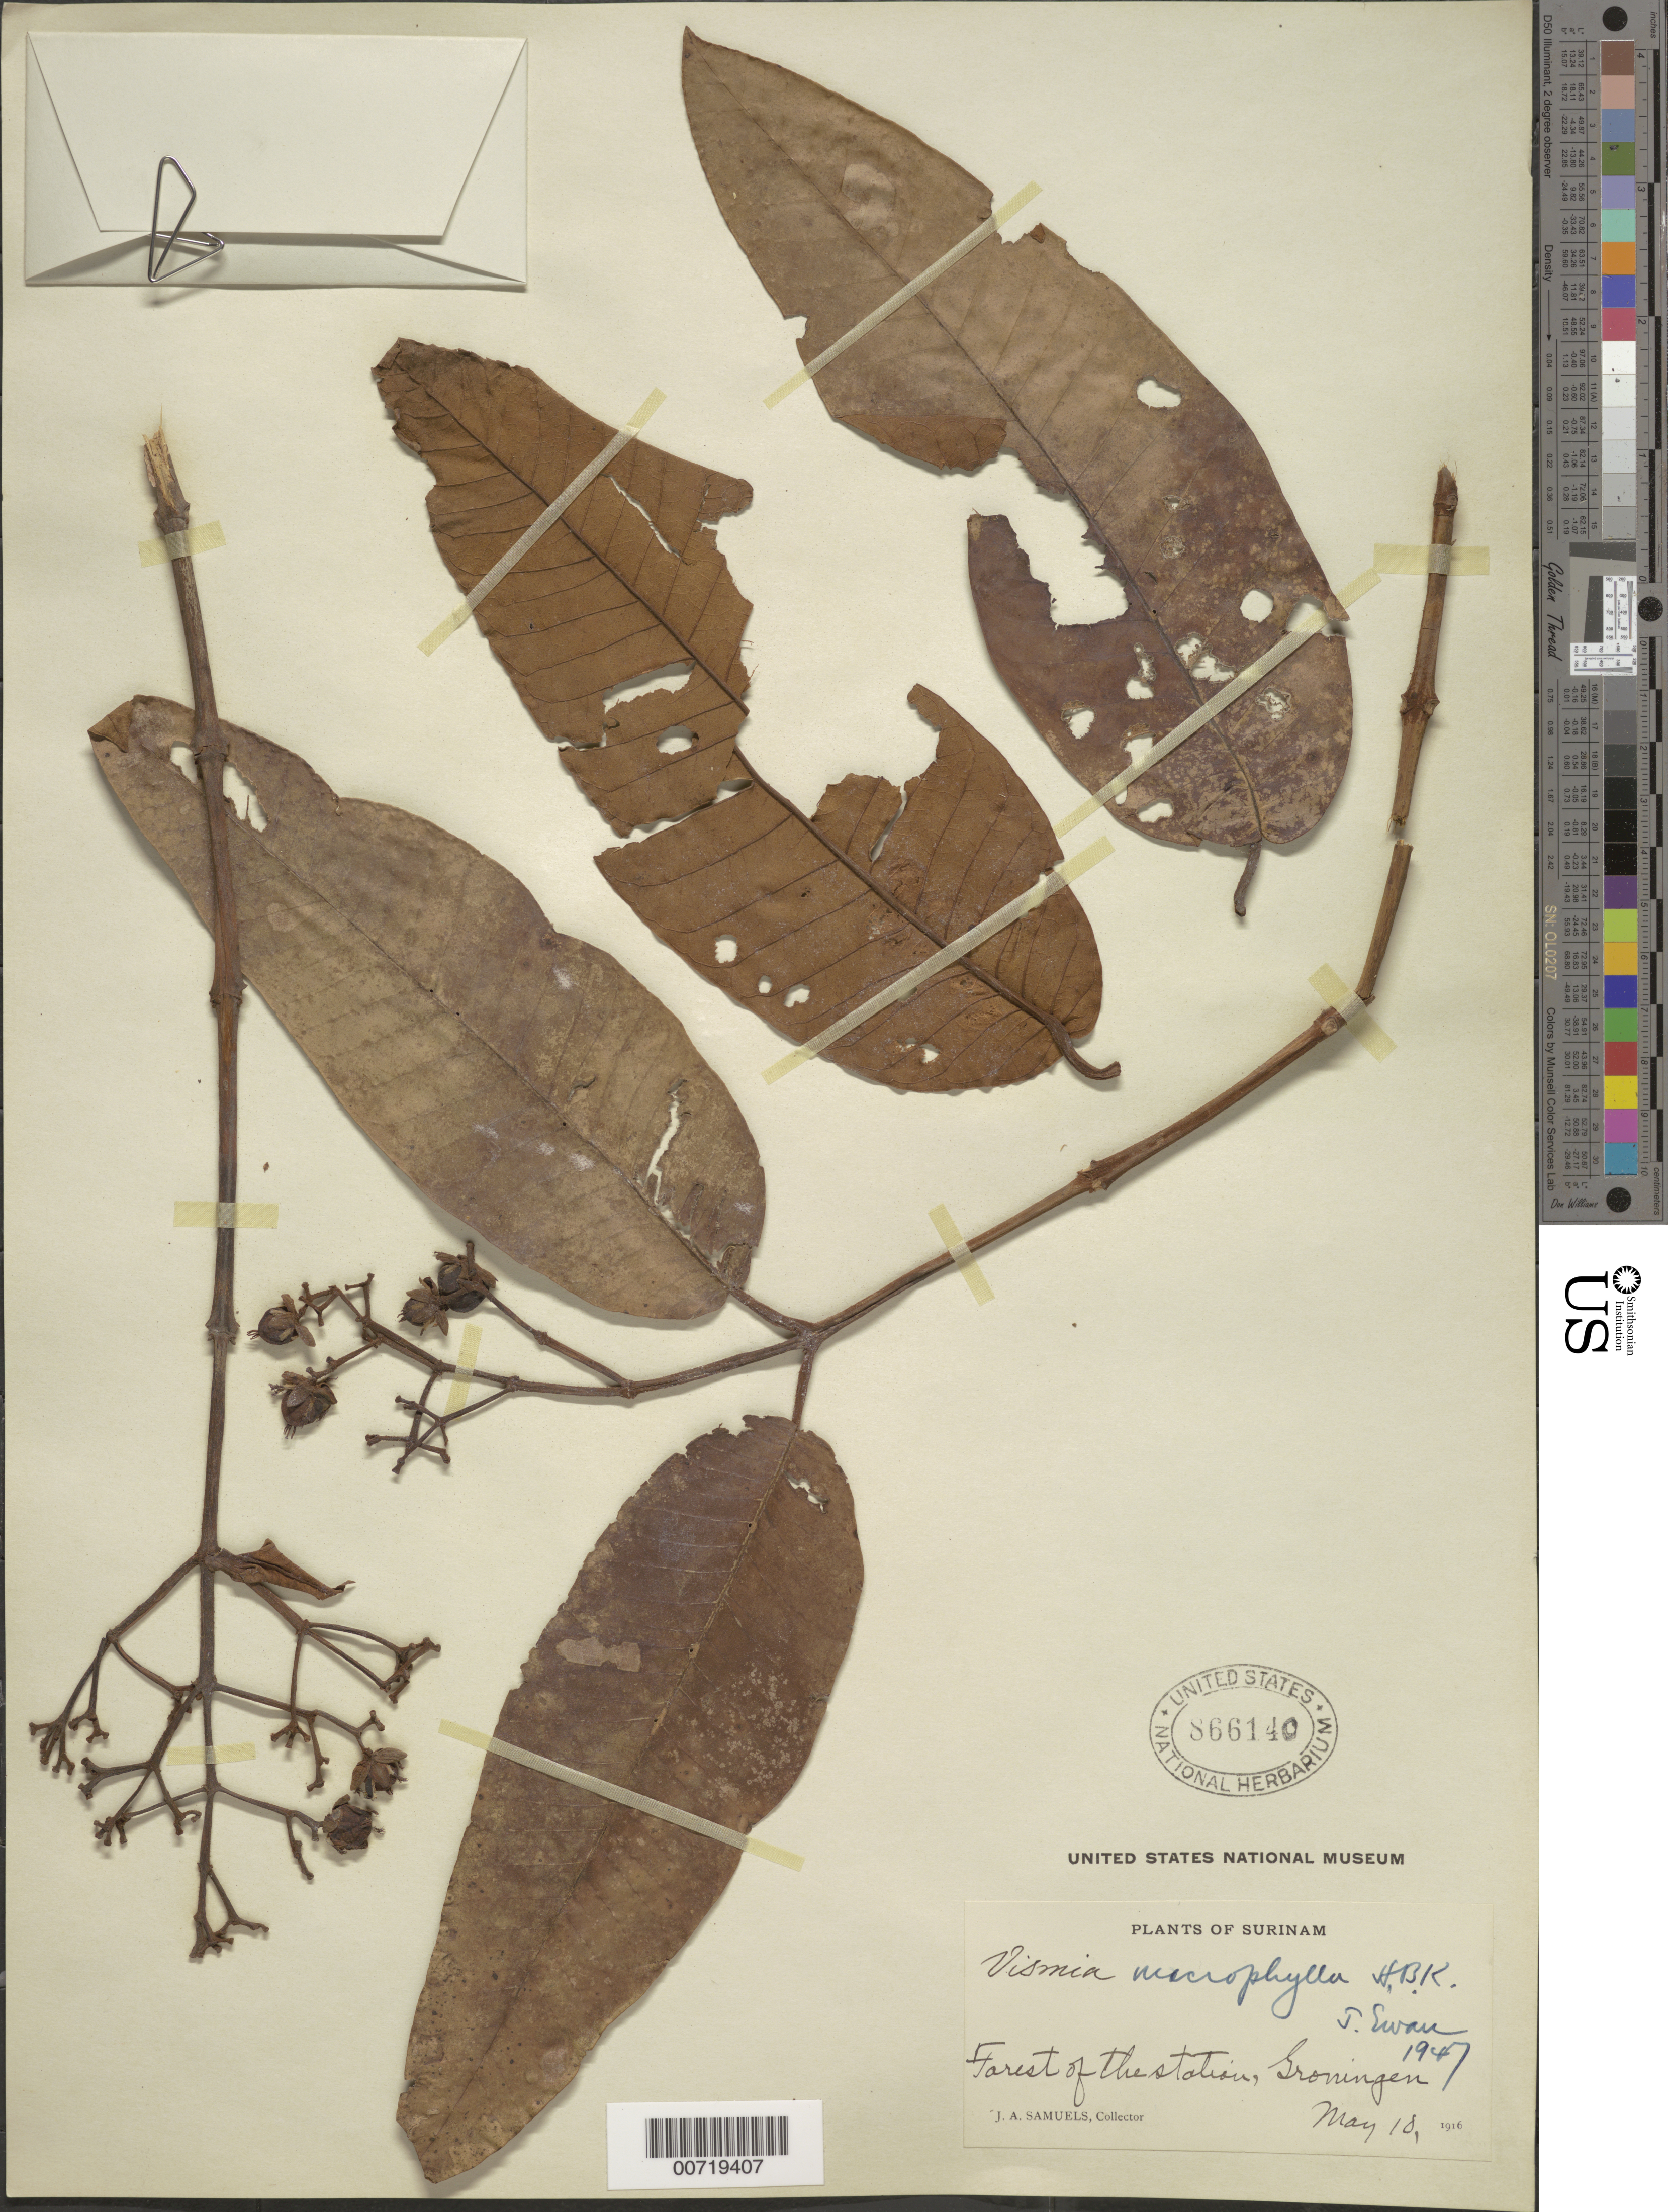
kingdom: Plantae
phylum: Tracheophyta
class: Magnoliopsida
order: Malpighiales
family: Hypericaceae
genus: Vismia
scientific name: Vismia macrophylla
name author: Kunth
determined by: Ewan, J. A.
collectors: J. A. Samuels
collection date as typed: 10-May-16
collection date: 1916-05-10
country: Suriname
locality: Groningen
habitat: Forest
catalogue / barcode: US 866140